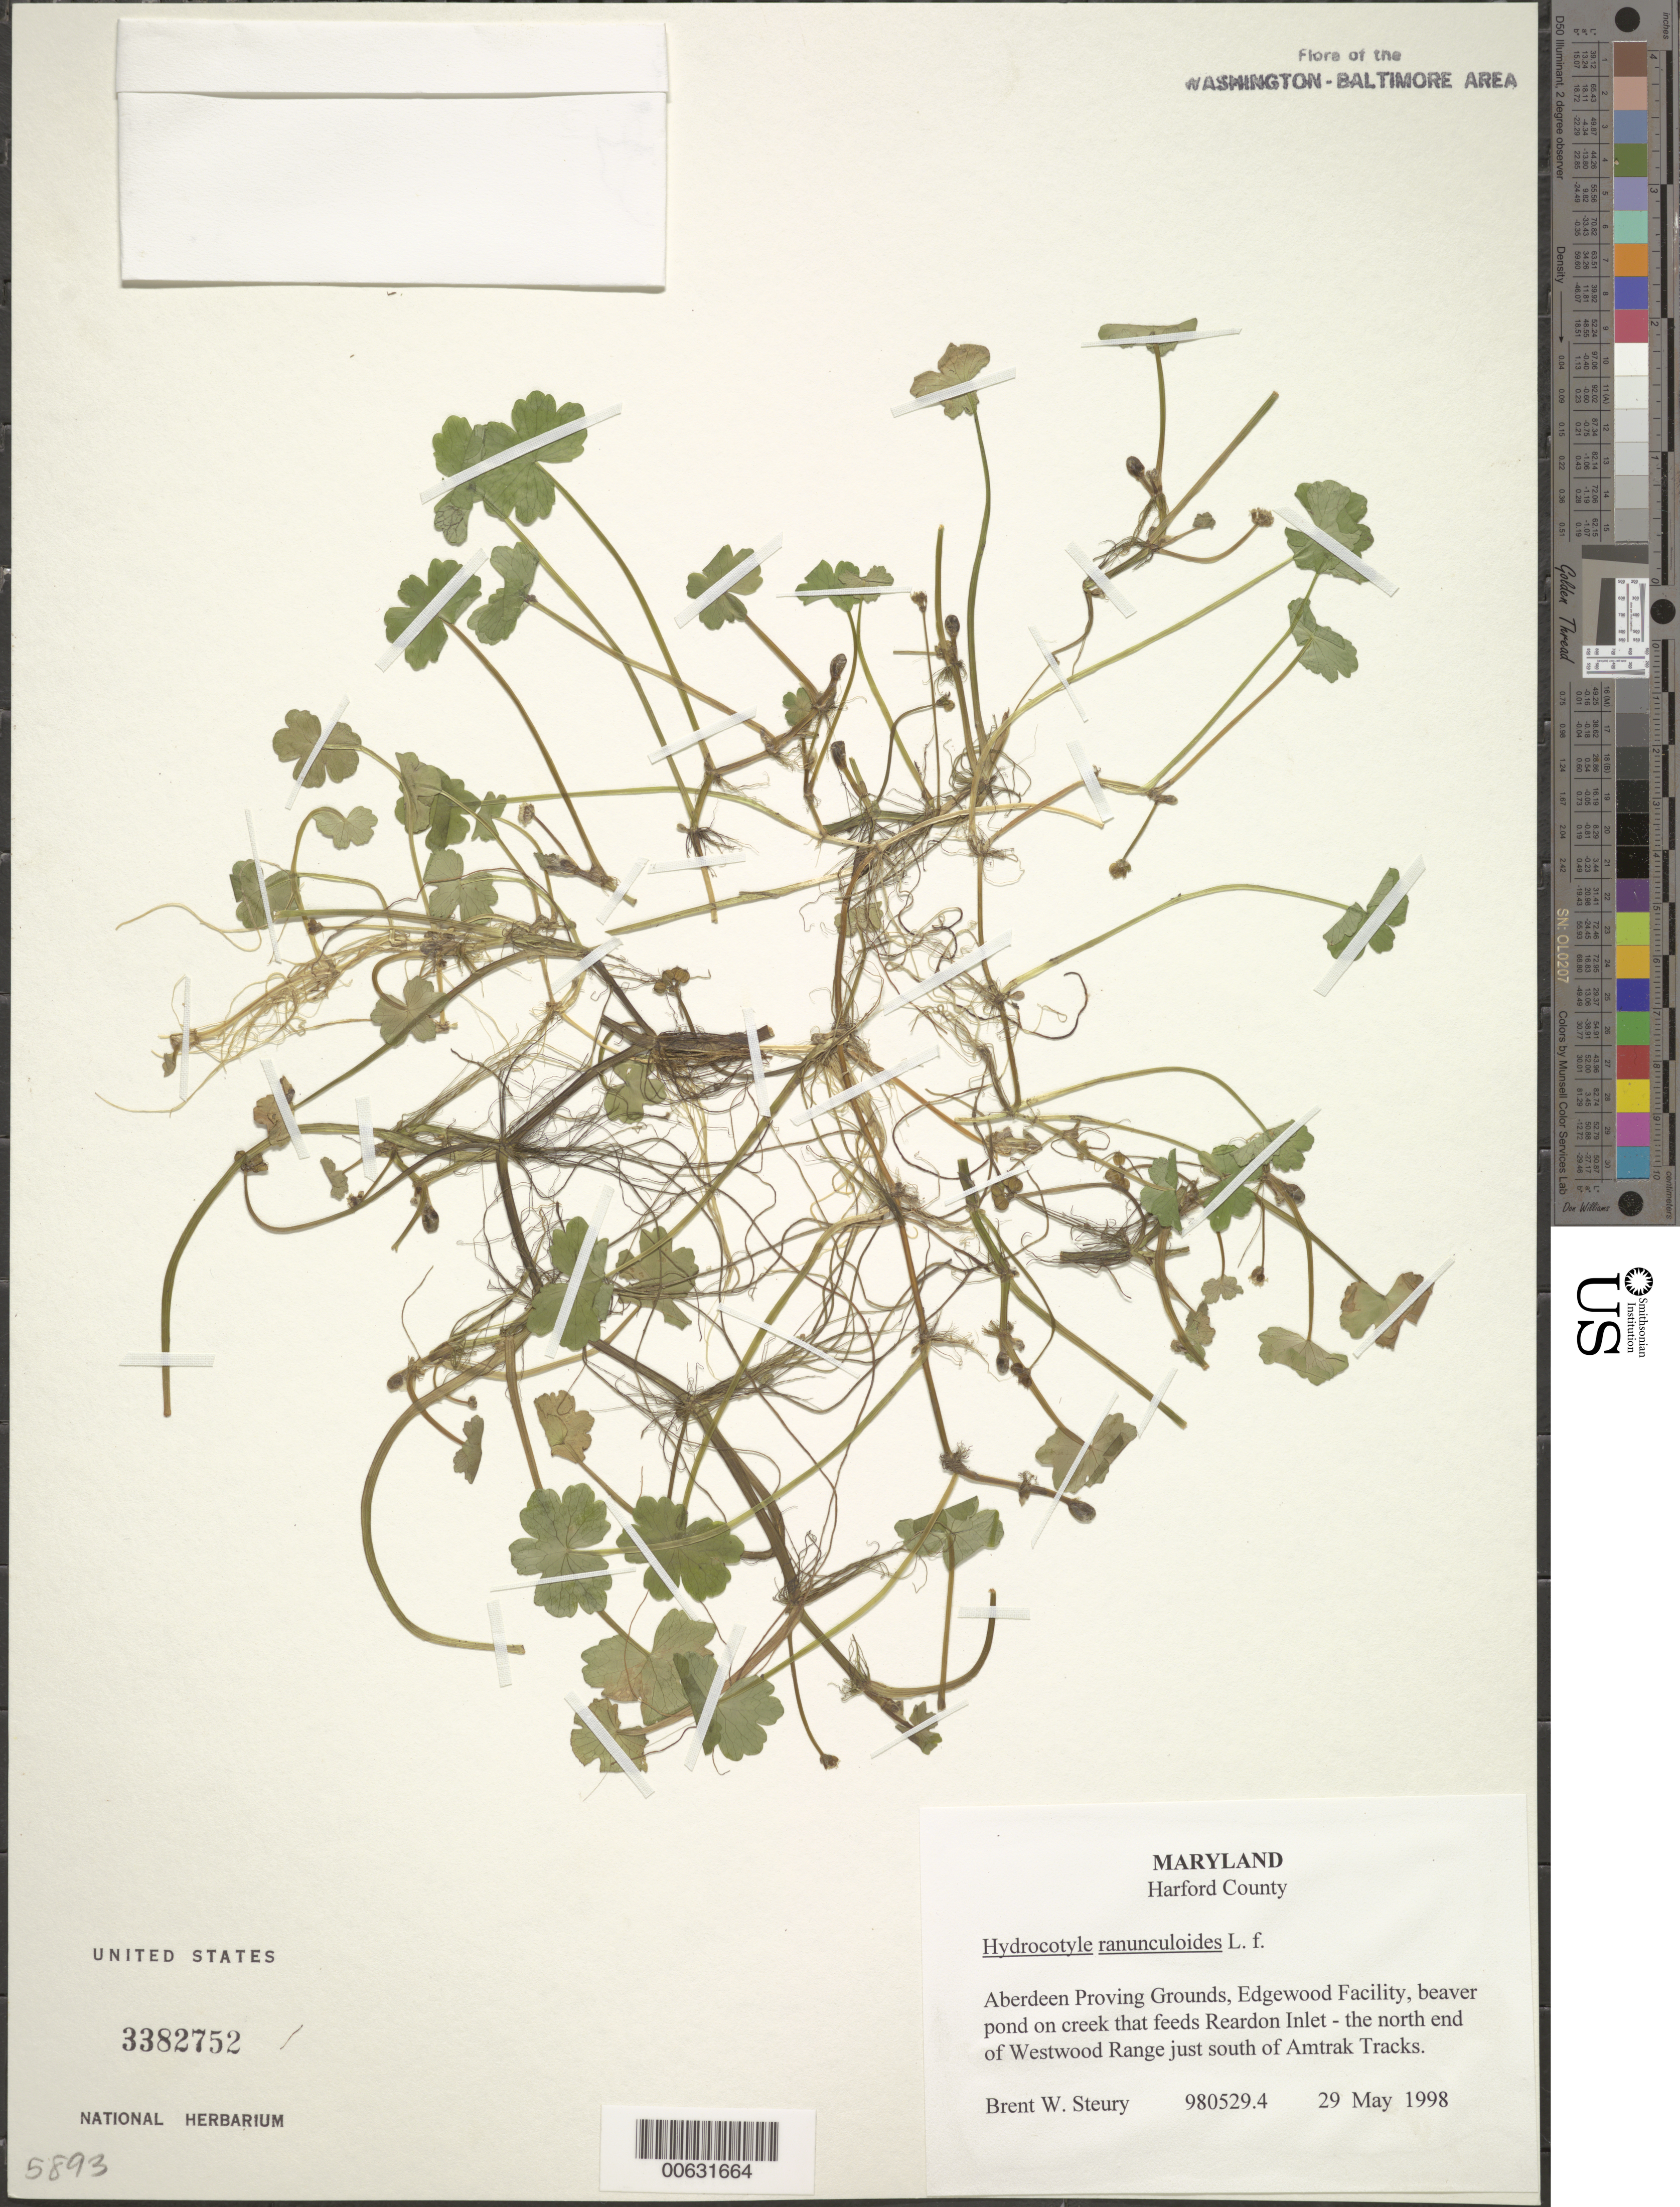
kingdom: Plantae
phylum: Tracheophyta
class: Magnoliopsida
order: Apiales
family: Araliaceae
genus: Hydrocotyle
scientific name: Hydrocotyle ranunculoides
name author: L. f.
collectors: B. Steury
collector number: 980529.4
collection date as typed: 29 May 1998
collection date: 1998-05-29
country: United States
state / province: Maryland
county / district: Harford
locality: Aberdeen Proving Grounds, Edgewood Facility, Creek that feeds Reardon Inlet - the north end of Westwood Range just south of Amtrack Tracks.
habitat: Beaver pond on creek.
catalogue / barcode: US 3382752